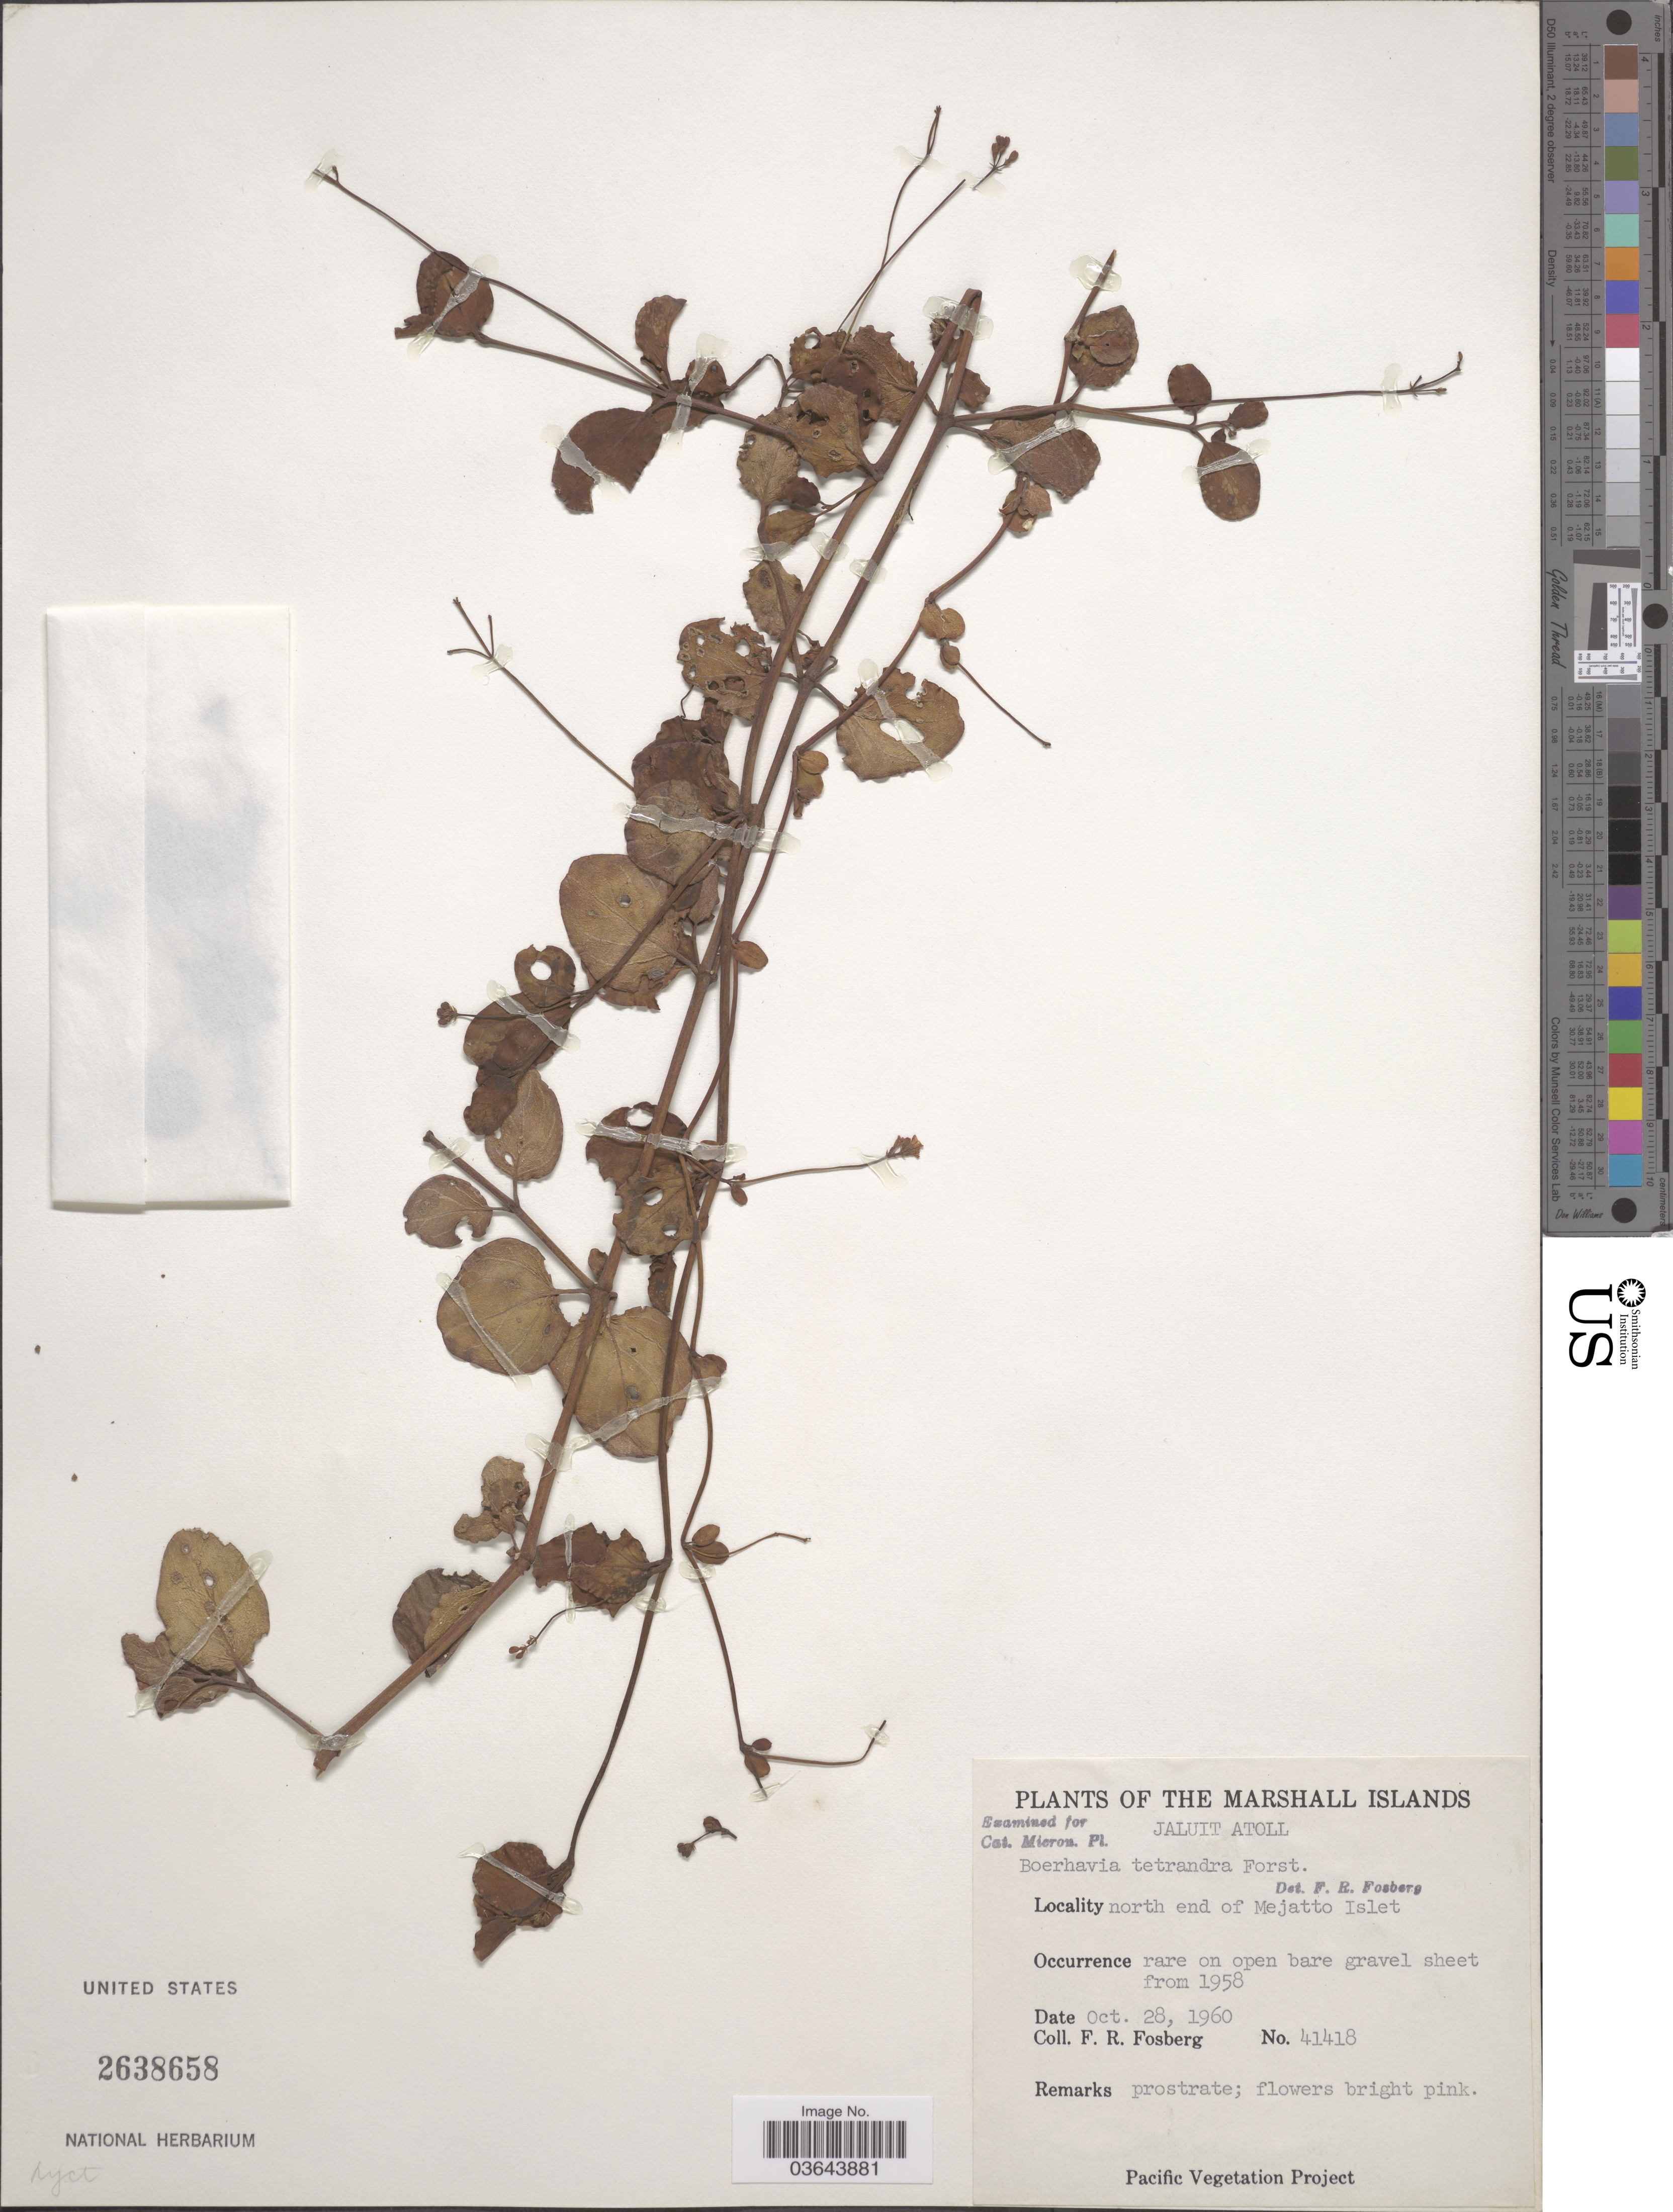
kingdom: Plantae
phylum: Tracheophyta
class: Magnoliopsida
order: Caryophyllales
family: Nyctaginaceae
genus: Boerhavia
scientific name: Boerhavia tetrandra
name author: G. Forst.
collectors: F. R. Fosberg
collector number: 41418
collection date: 1960-10-28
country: Marshall Islands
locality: Jaluit Atoll. North end of Mejatto Islet.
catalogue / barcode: US 2638658